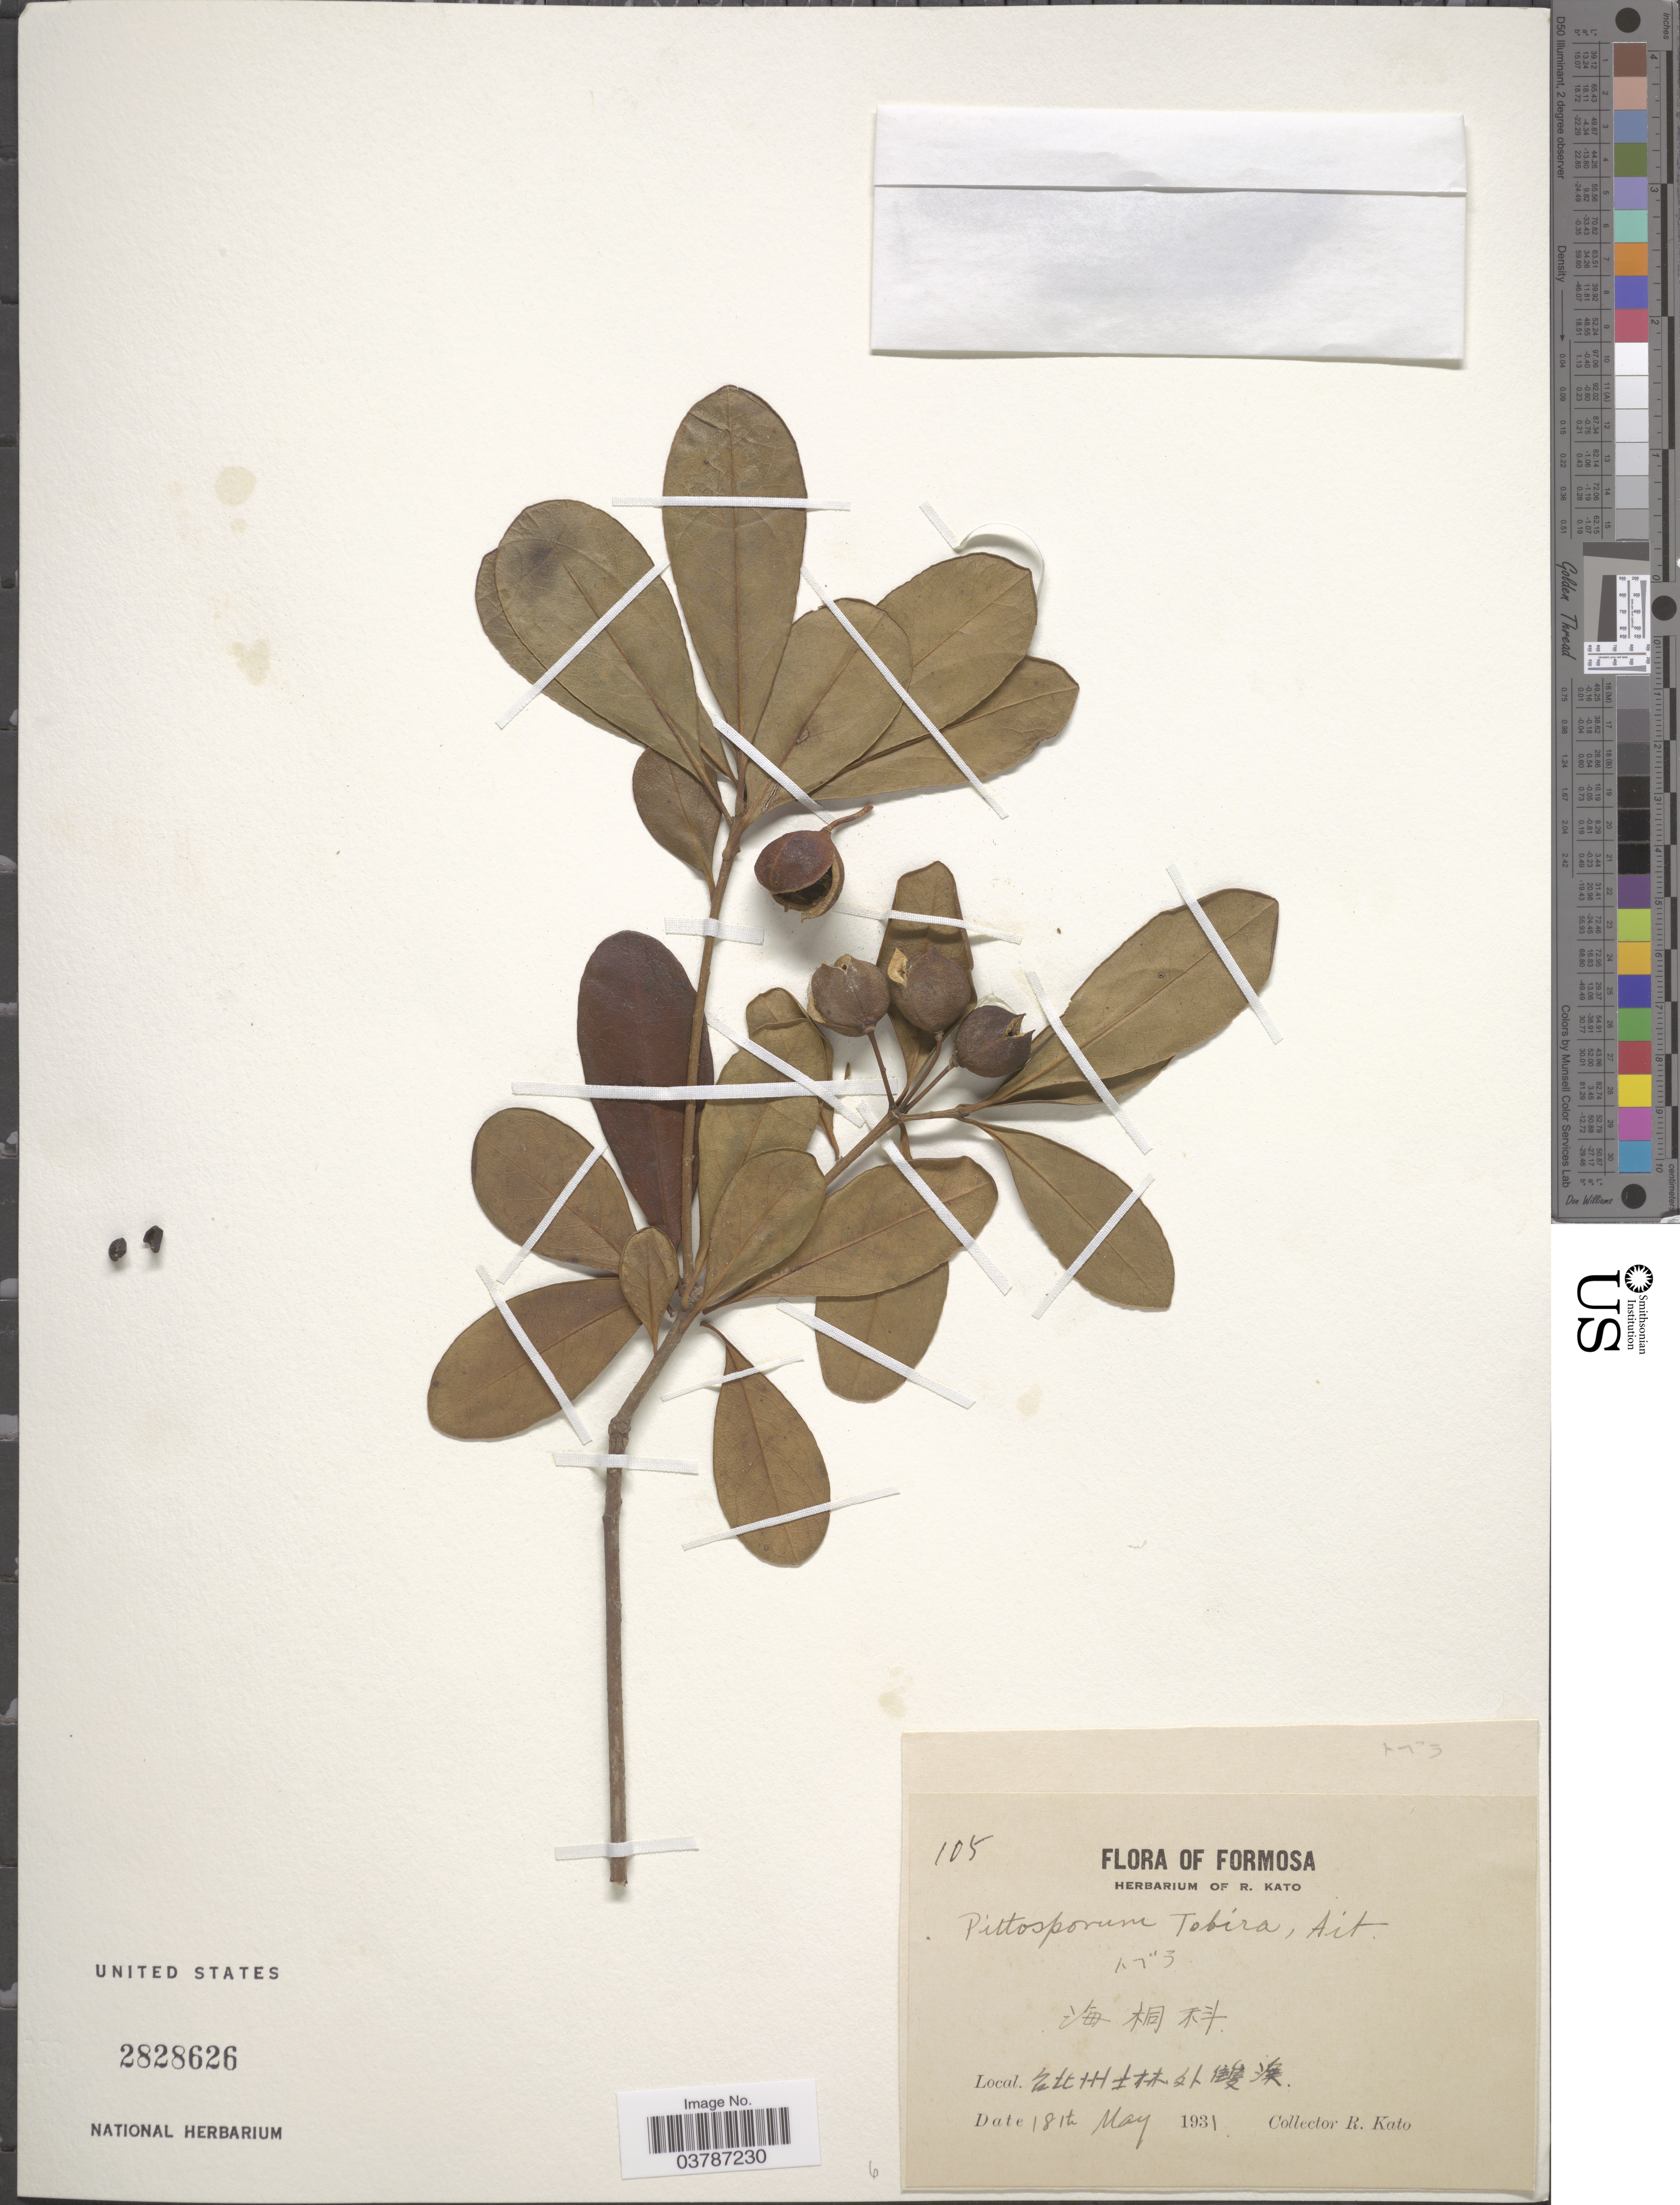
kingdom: Plantae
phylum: Tracheophyta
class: Magnoliopsida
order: Apiales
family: Pittosporaceae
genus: Pittosporum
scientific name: Pittosporum tobira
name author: (Thunb.) W.T. Aiton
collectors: R. Kato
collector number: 105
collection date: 1931-05-18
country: Taiwan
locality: Formosa. X.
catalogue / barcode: US 2828626